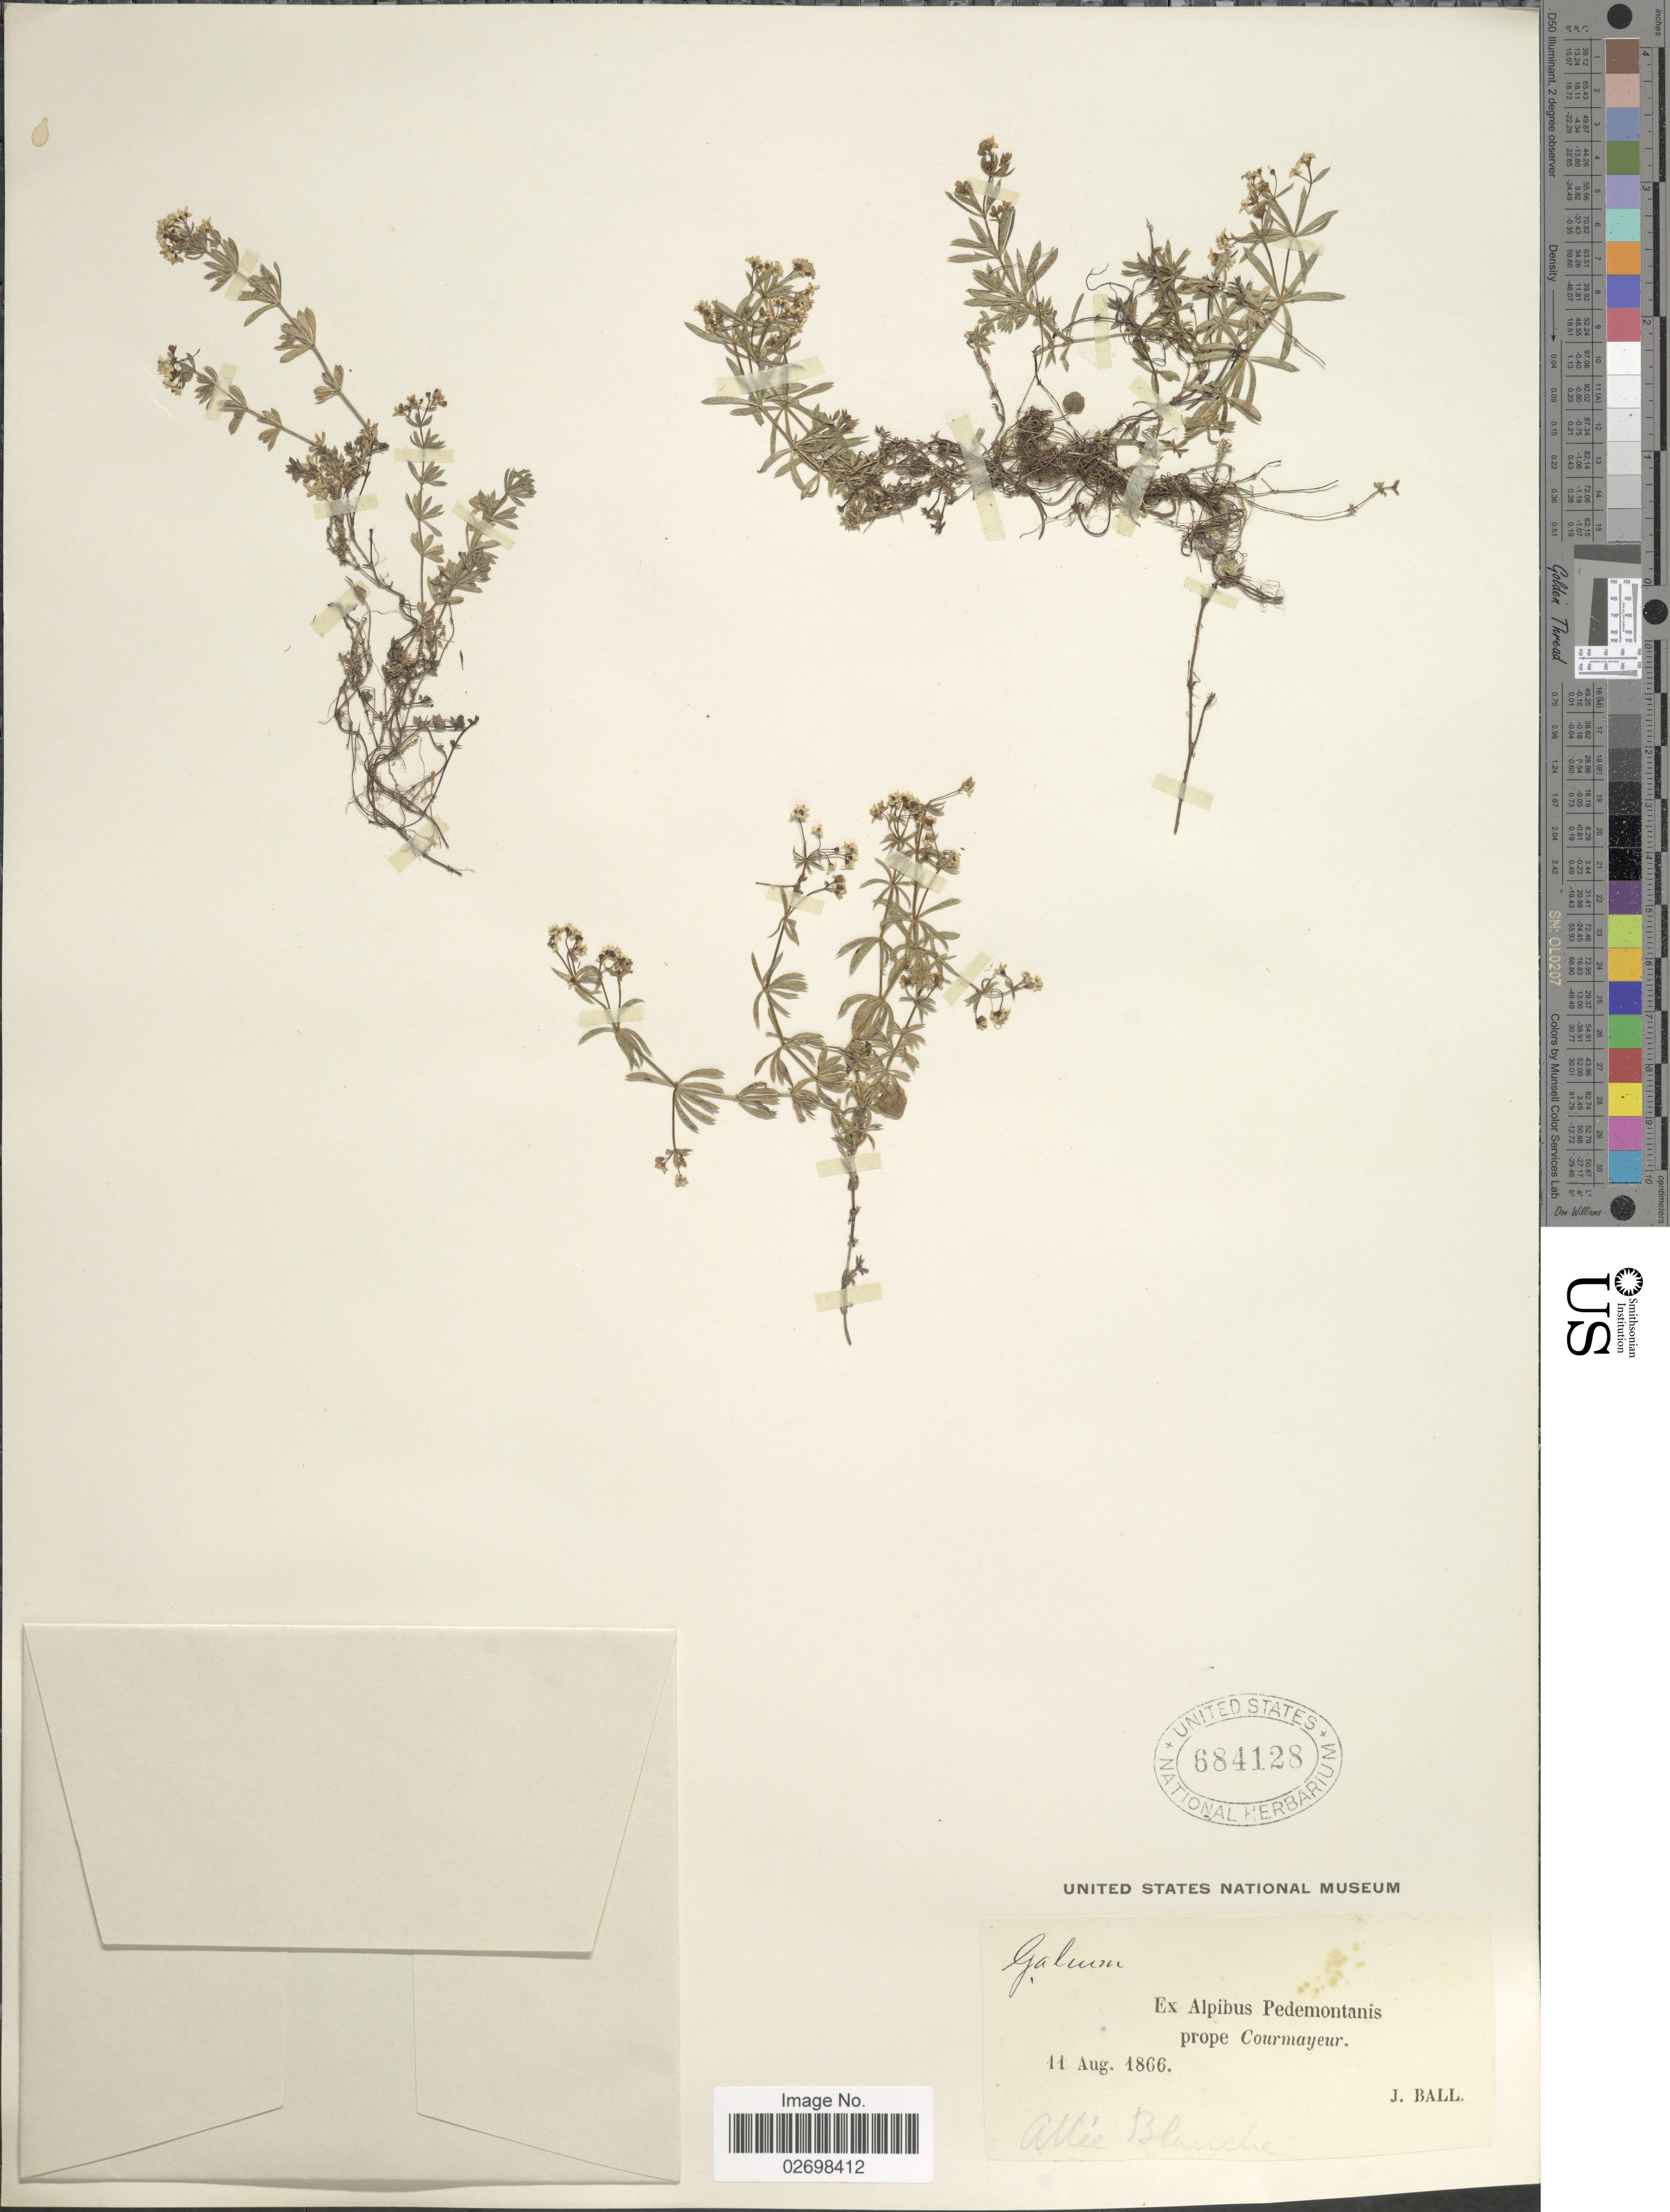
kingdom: Plantae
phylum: Tracheophyta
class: Magnoliopsida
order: Gentianales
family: Rubiaceae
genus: Galium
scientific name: Galium sp.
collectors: J. Ball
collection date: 1866-08-11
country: Italy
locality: Alpibus Pedemontanis prope Courmayeur, Allé Blanche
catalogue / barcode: US 684128